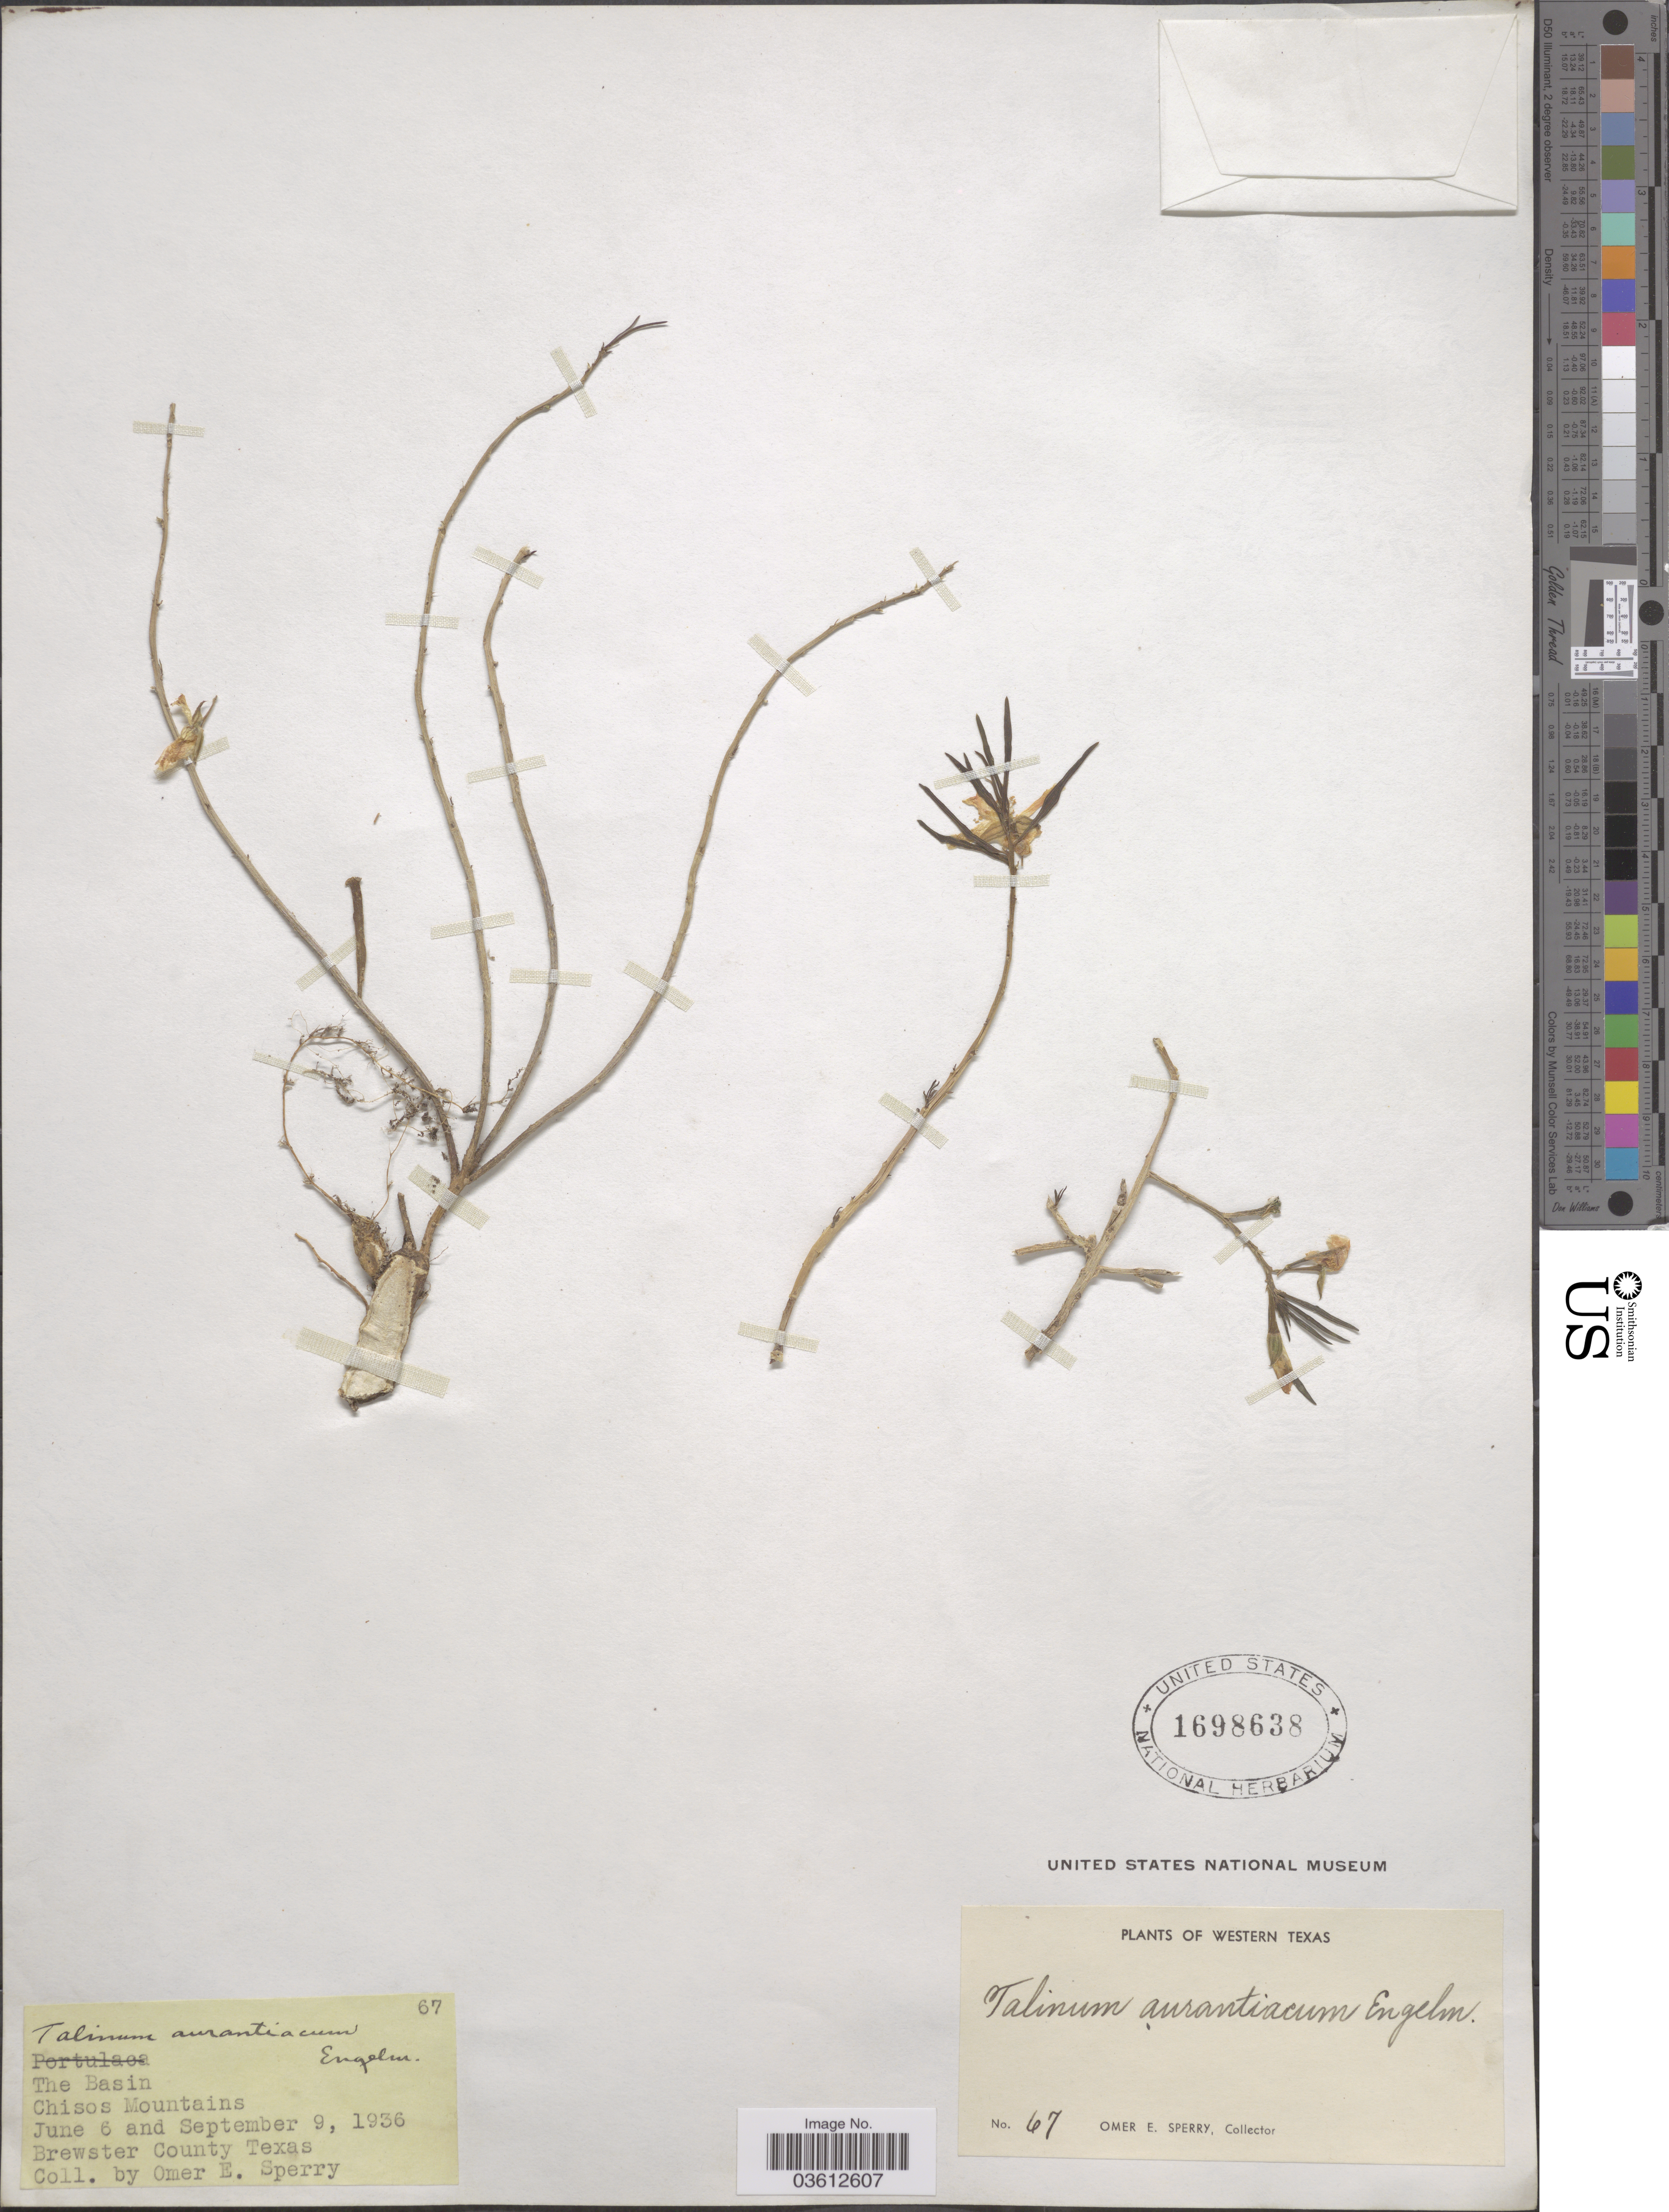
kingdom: Plantae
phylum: Tracheophyta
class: Magnoliopsida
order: Caryophyllales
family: Talinaceae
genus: Talinum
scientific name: Talinum aurantiacum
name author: Engelm. in A. Gray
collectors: O. E. Sperry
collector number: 67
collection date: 1936-06-06/1936-09-09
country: United States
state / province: Texas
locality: Western Texas. The Basin Chisos Mountains, Brewster County.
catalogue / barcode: US 1698638